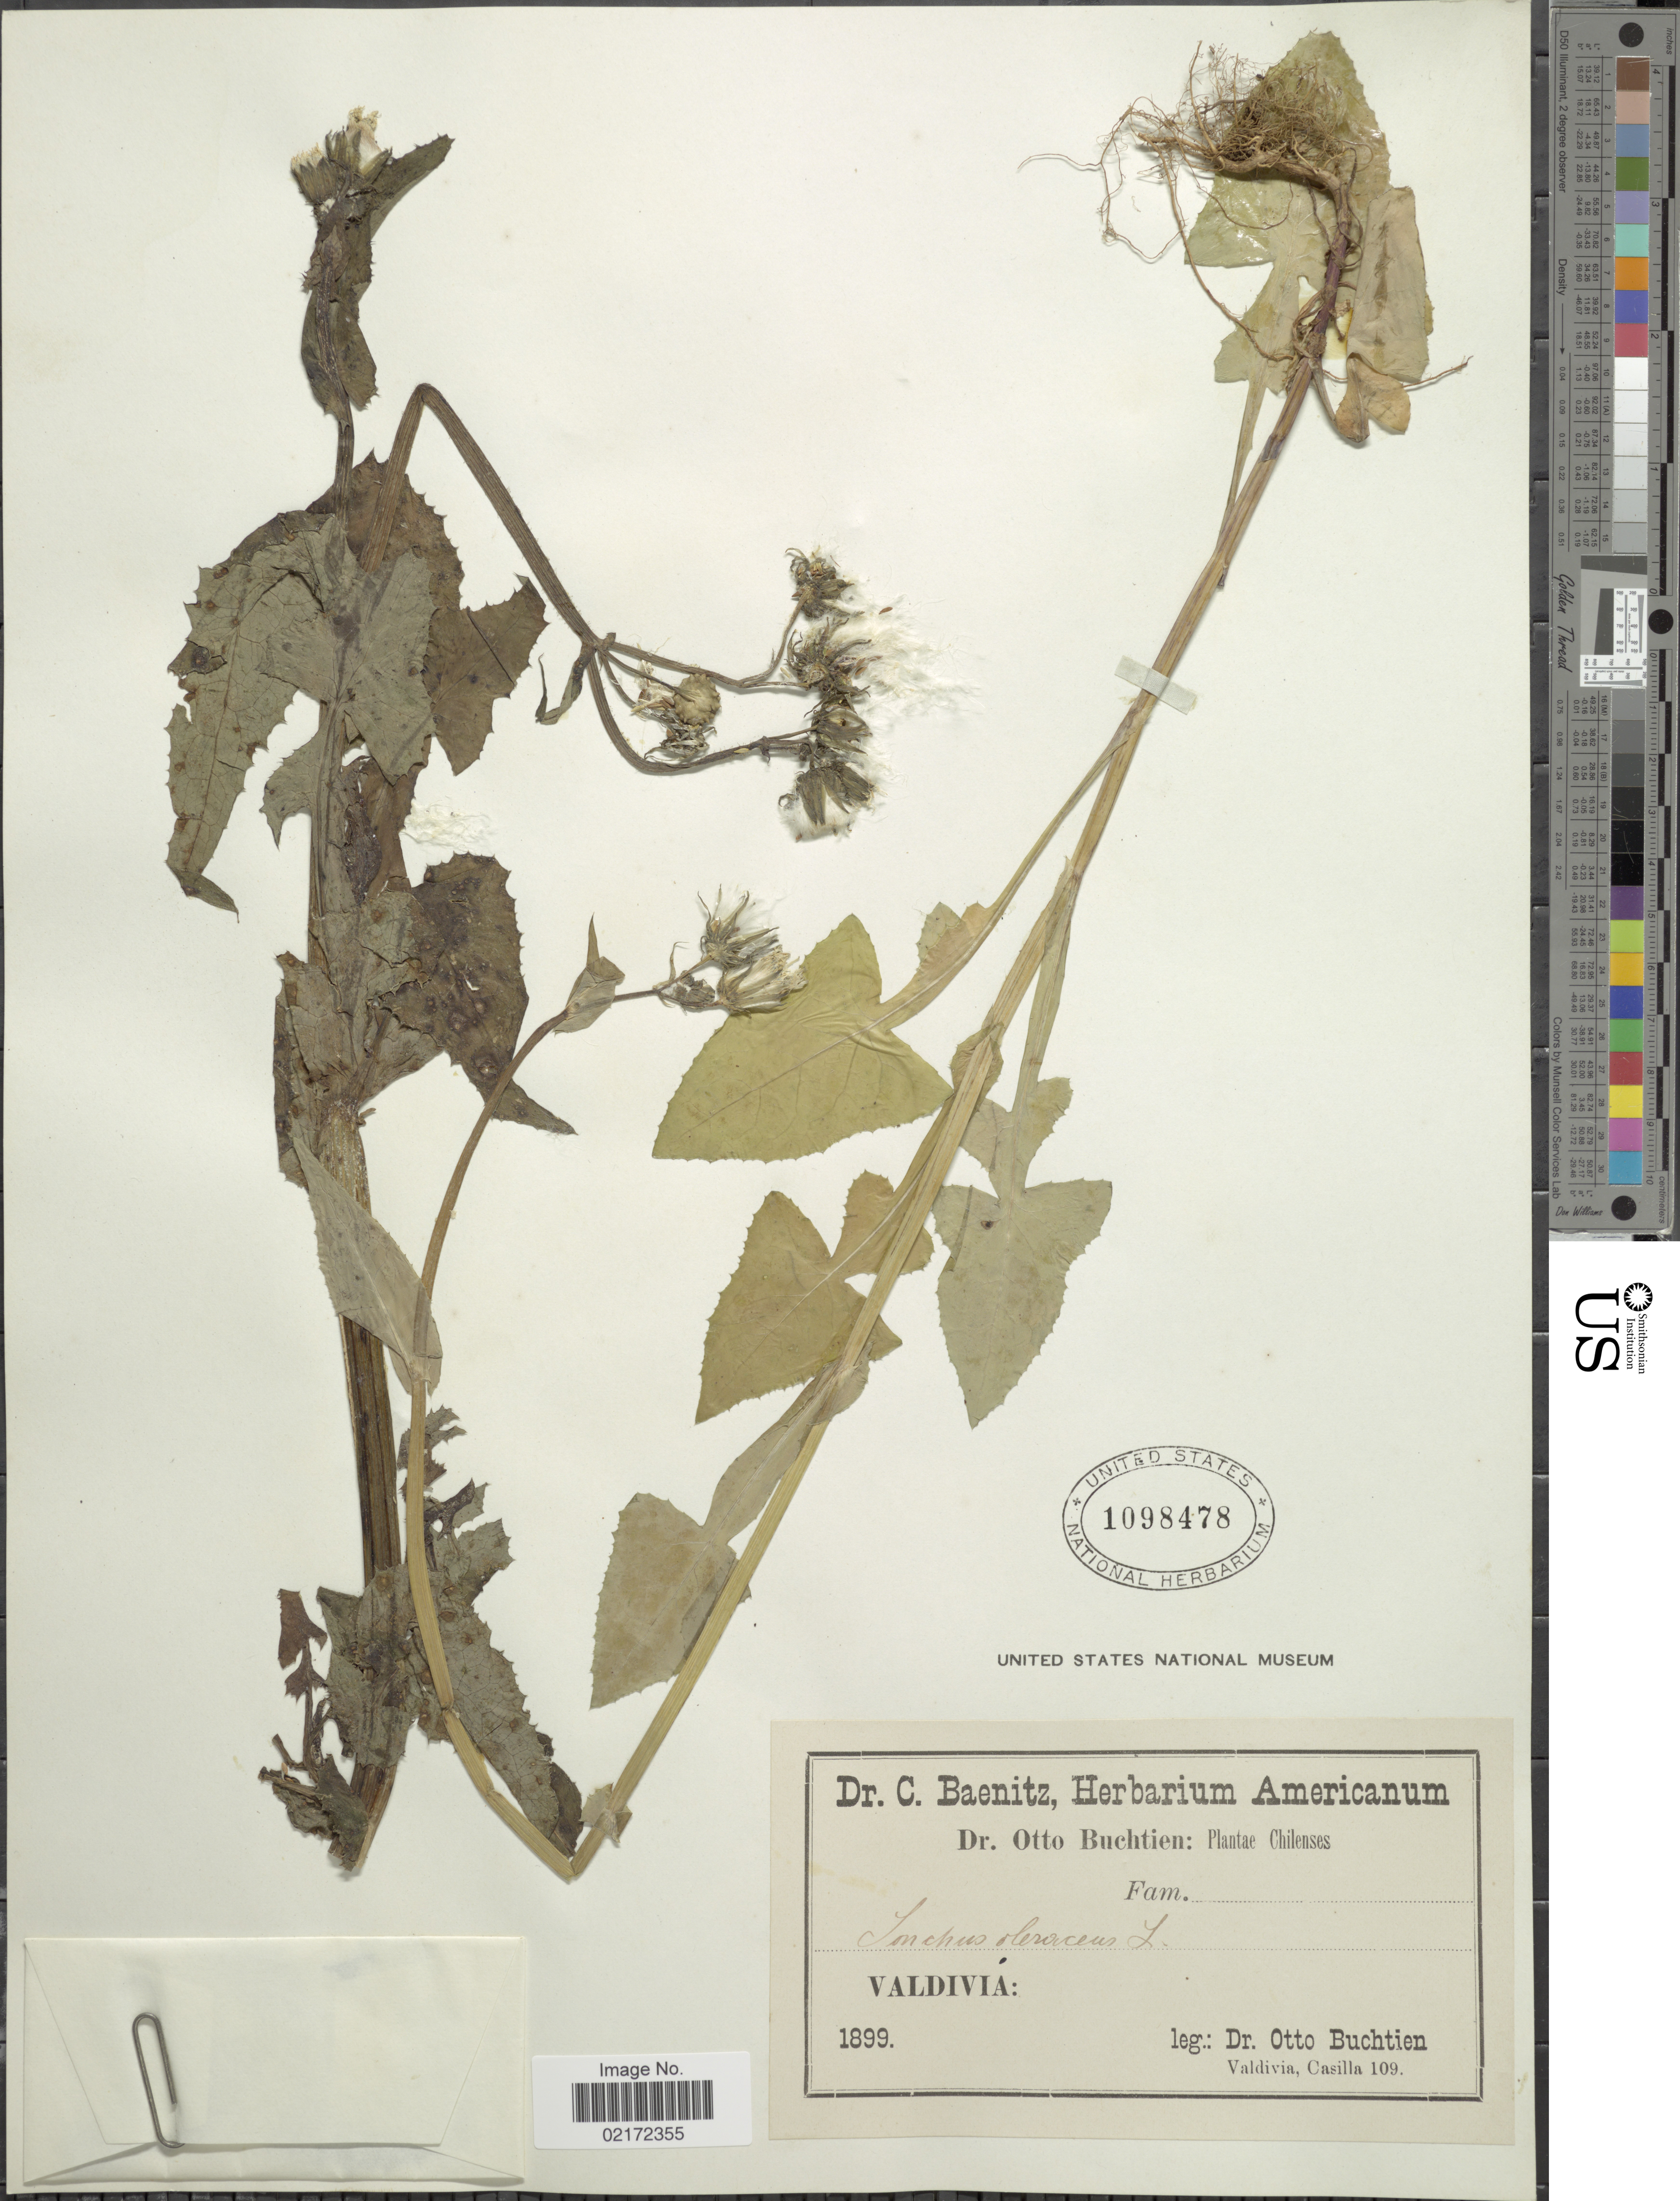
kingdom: Plantae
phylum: Tracheophyta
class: Magnoliopsida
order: Asterales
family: Asteraceae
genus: Sonchus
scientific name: Sonchus oleraceus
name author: L.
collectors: O. Buchtien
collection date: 1899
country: Chile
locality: Valdivia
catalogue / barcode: US 1098478